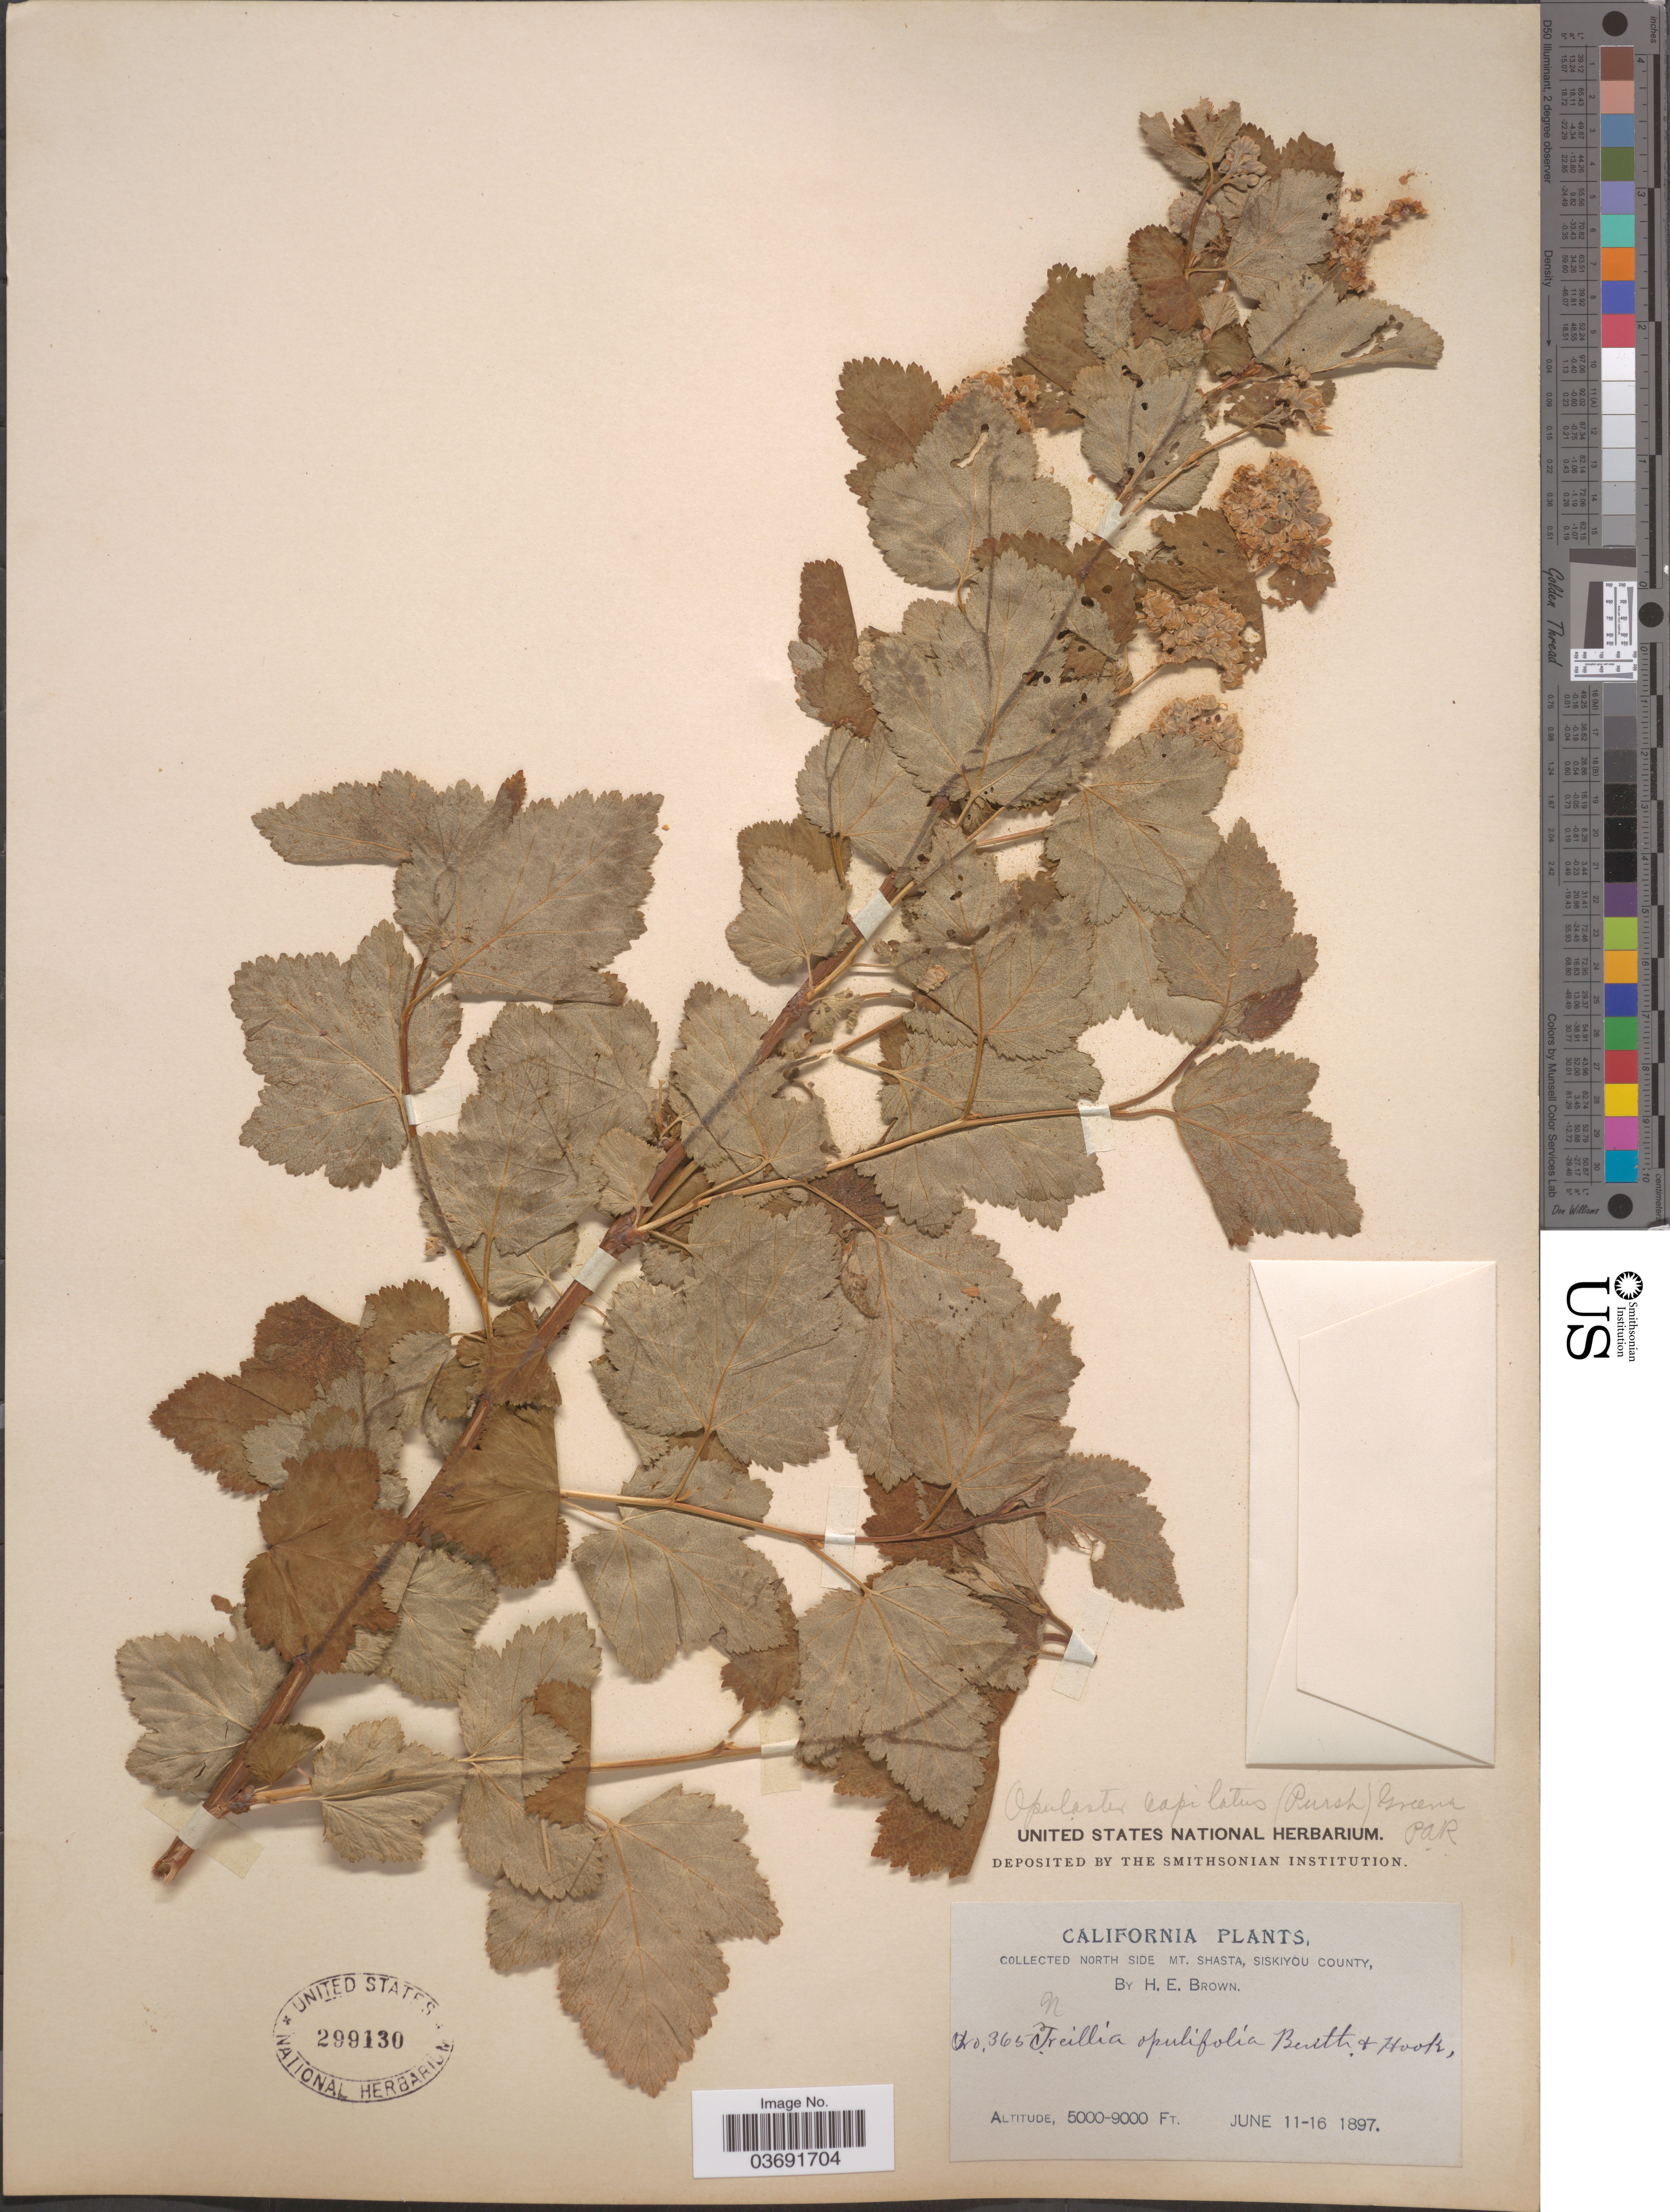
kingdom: Plantae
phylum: Tracheophyta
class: Magnoliopsida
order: Rosales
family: Rosaceae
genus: Physocarpus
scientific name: Physocarpus capitatus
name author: (Pursh) Kuntze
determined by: Strong, Mark T., (BOT), Smithsonian Institution - National Museum of Natural History (UNITED STATES)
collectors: H. E. Brown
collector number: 365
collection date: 1897-06-11/1897-06-16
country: United States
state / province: California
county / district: Siskiyou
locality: North side Mt. Shasta, Siskiyou County.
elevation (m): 1524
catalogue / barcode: US 299130